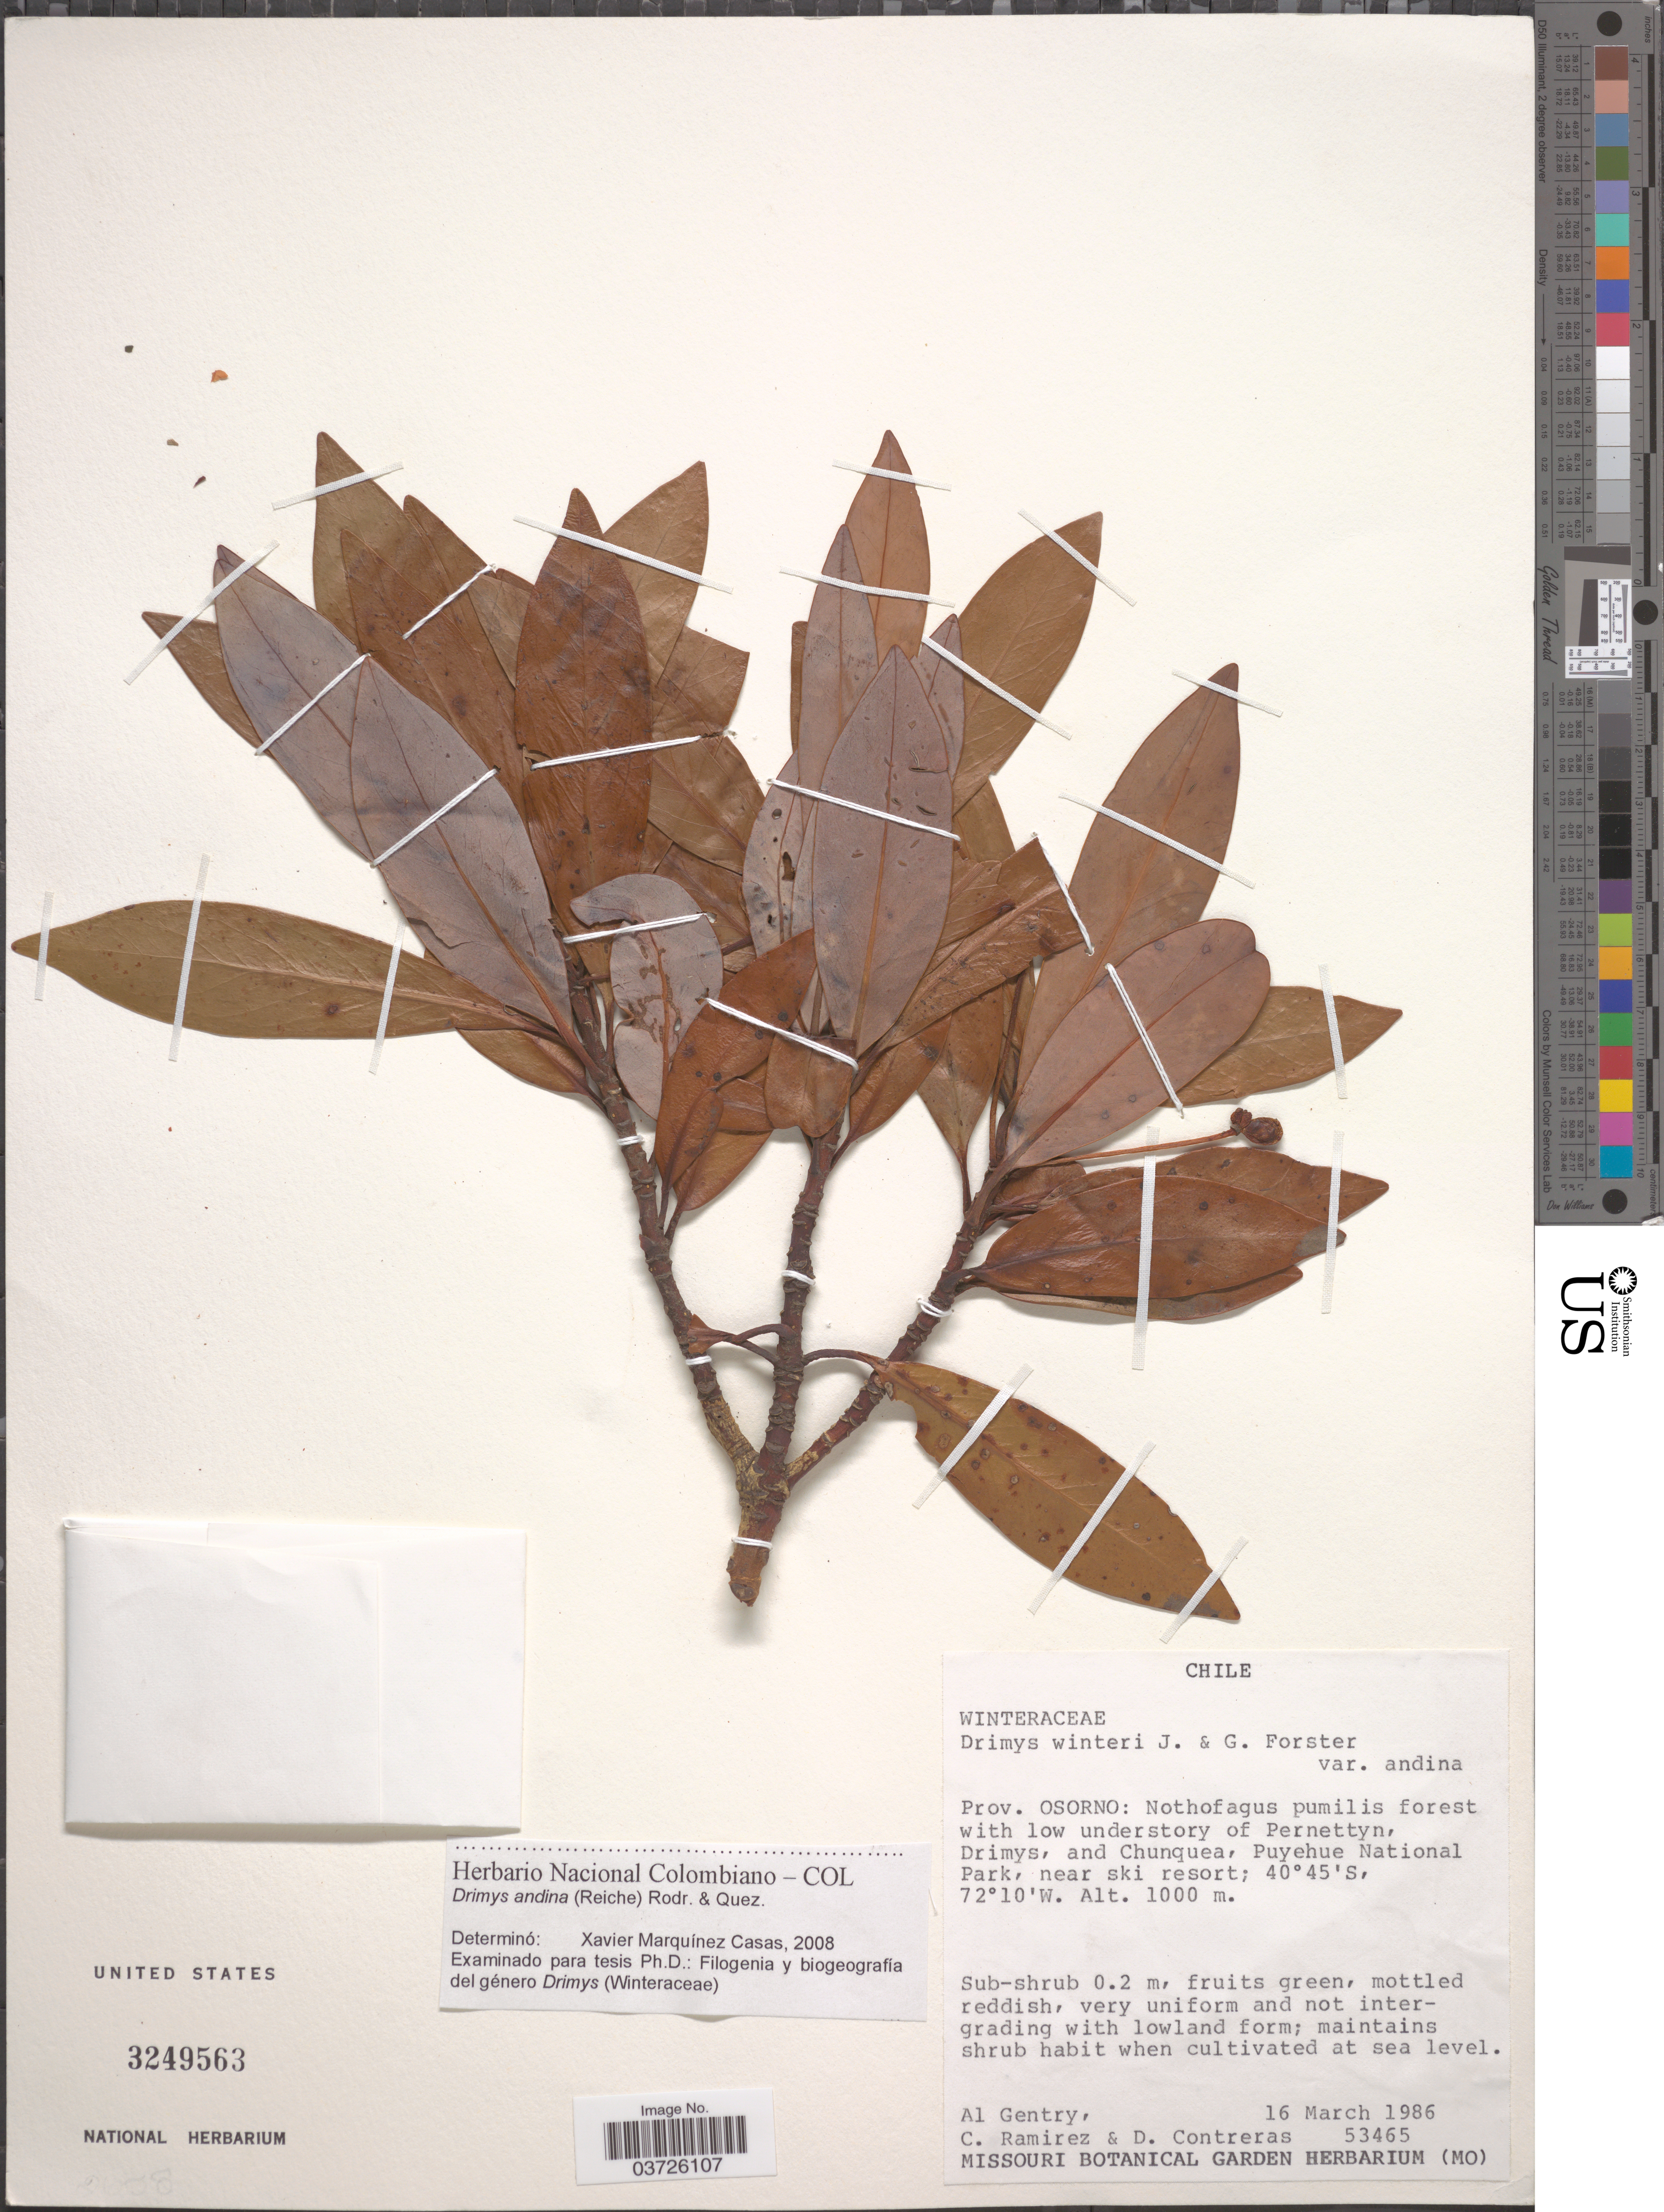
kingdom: Plantae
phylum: Tracheophyta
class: Magnoliopsida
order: Canellales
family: Winteraceae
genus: Drimys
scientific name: Drimys andina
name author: (Reiche) R.A. Rodr. & Quezada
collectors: A. H. Gentry, C. Ramirez & D. Contreras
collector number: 53465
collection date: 1986-03-16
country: Chile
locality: Prov. Osorno: Puyehue National Park, near ski resort.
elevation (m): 1000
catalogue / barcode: US 3249563